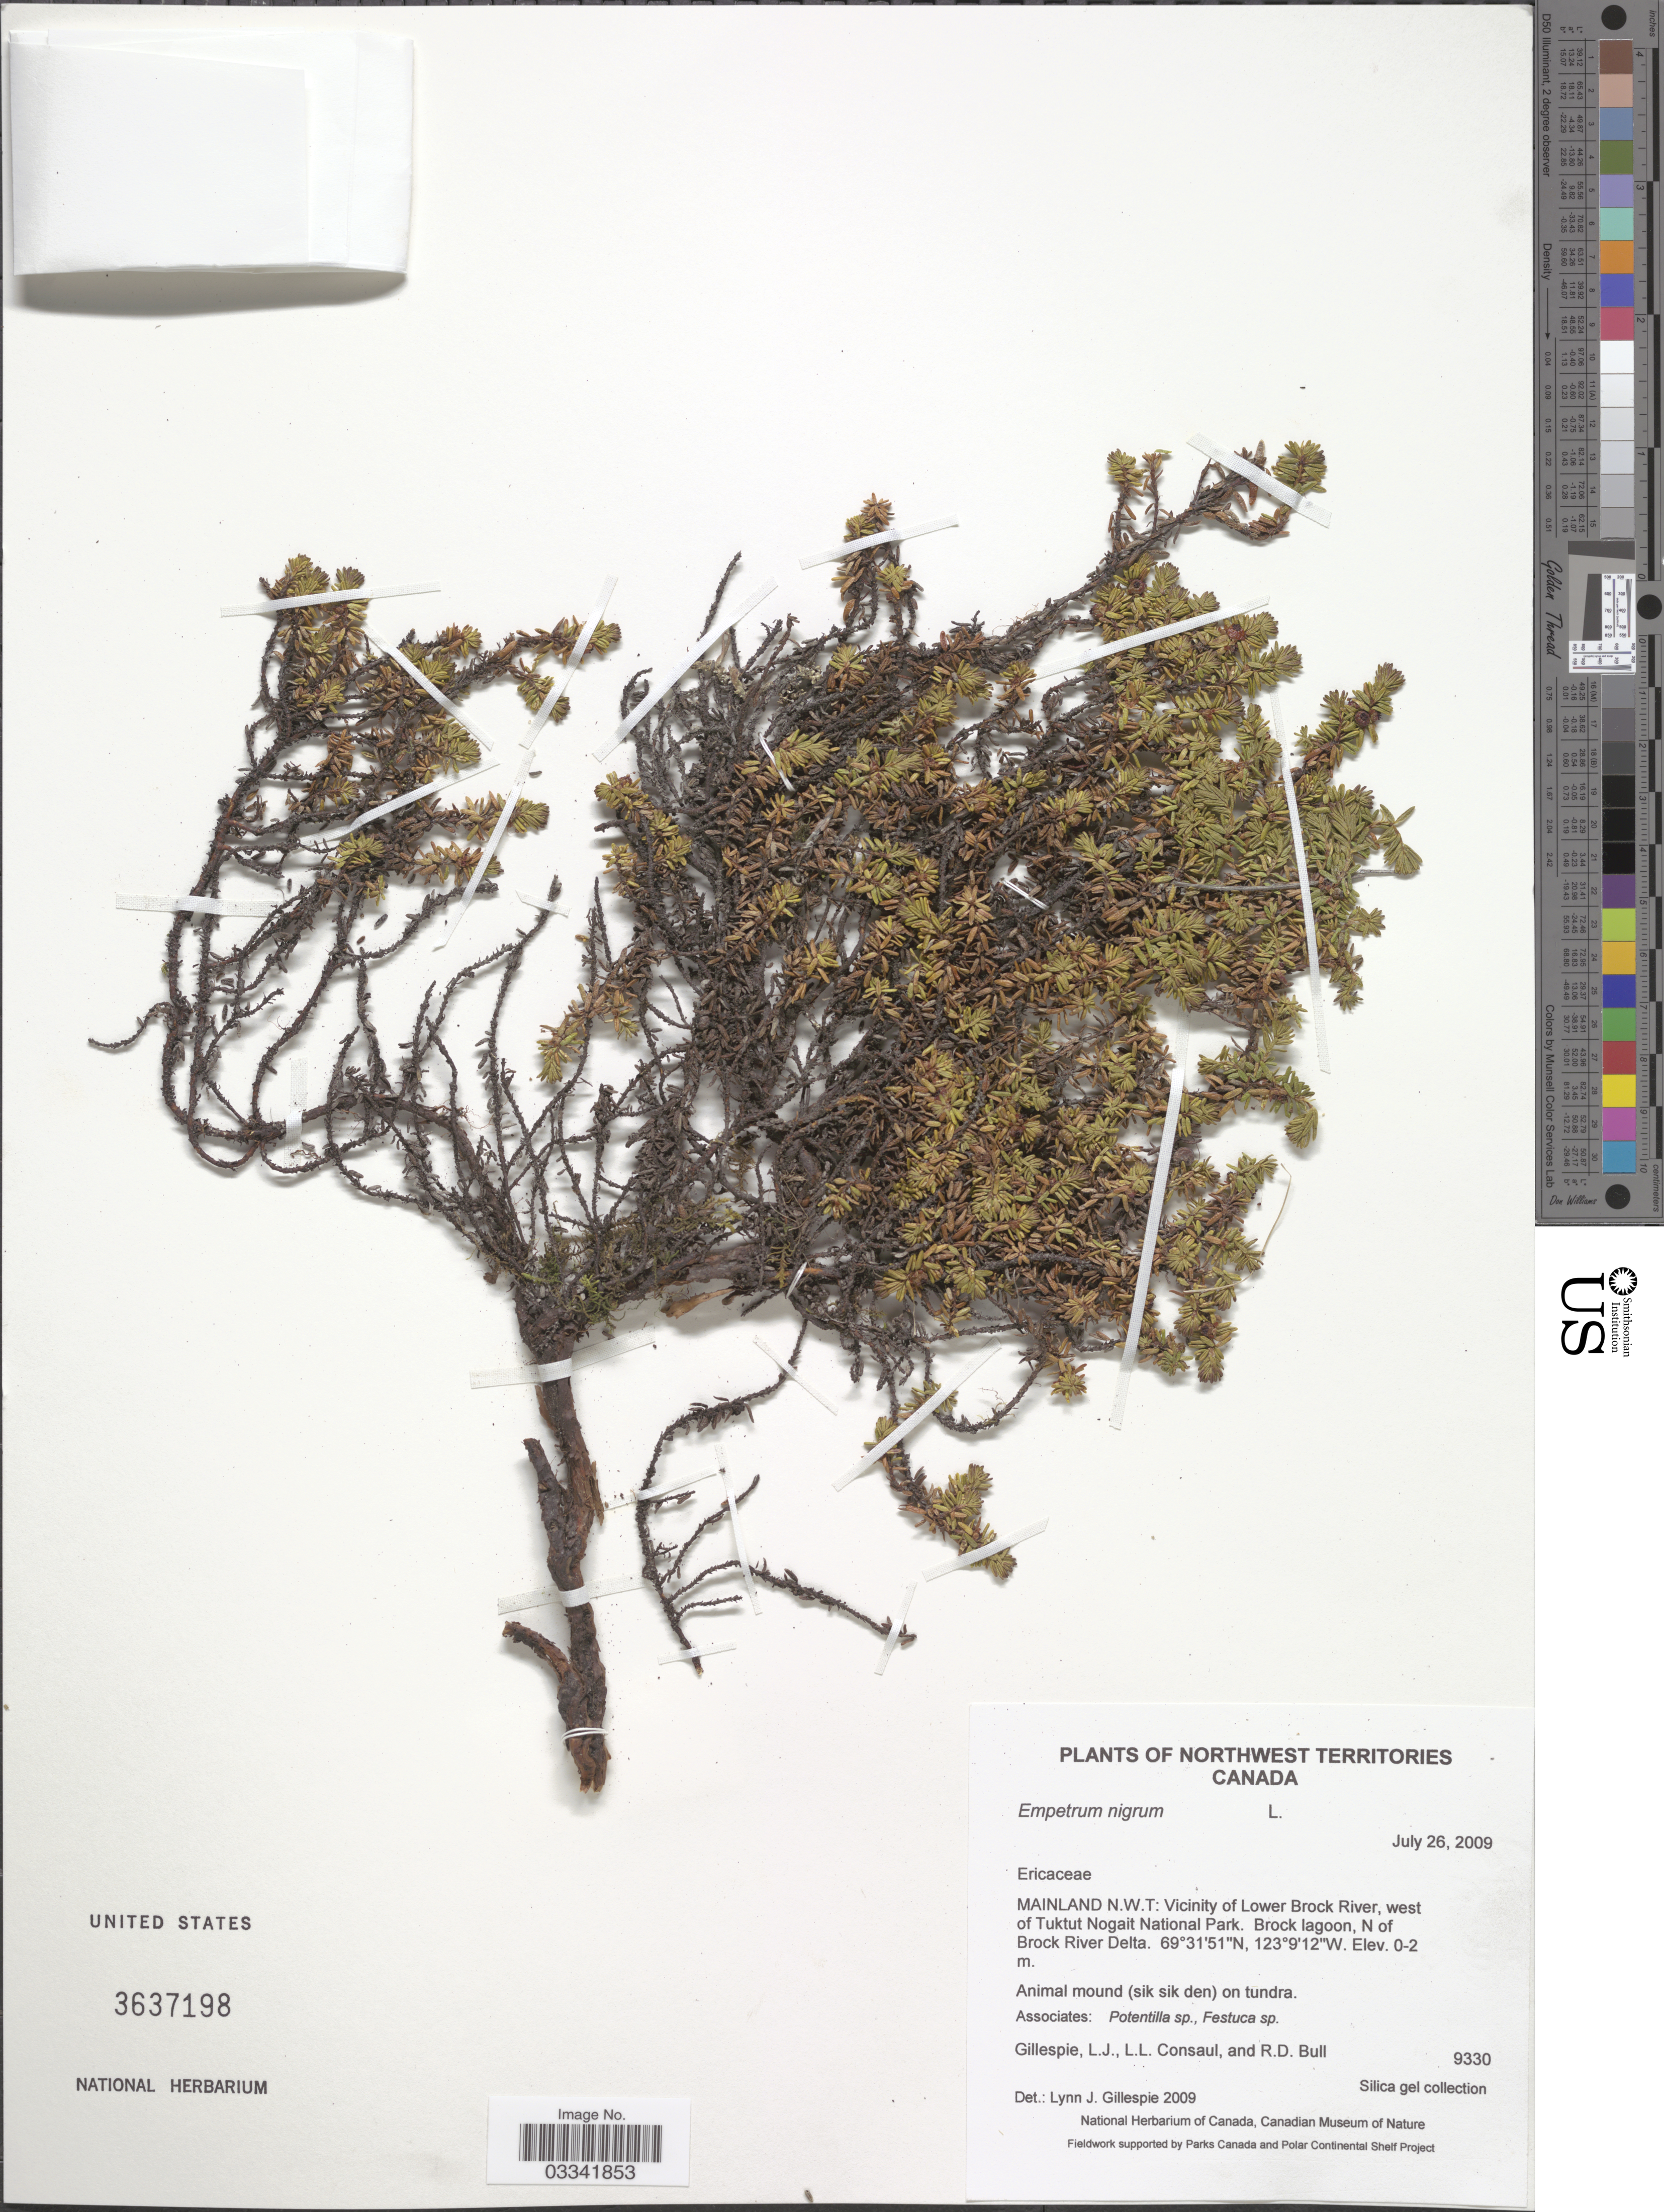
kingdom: Plantae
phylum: Tracheophyta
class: Magnoliopsida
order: Ericales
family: Ericaceae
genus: Empetrum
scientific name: Empetrum nigrum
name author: L.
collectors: L. Gillespie, L. Consaul & R. Bull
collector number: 9330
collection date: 2009-07-26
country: Canada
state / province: Northwest Territories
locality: Mainland N.W.T.: Vicinity of Lower Brock River, west of Tuktut Nogait National Park. Brock lagoon, N of Brock River Delta.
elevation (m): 0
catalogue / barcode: US 3637198